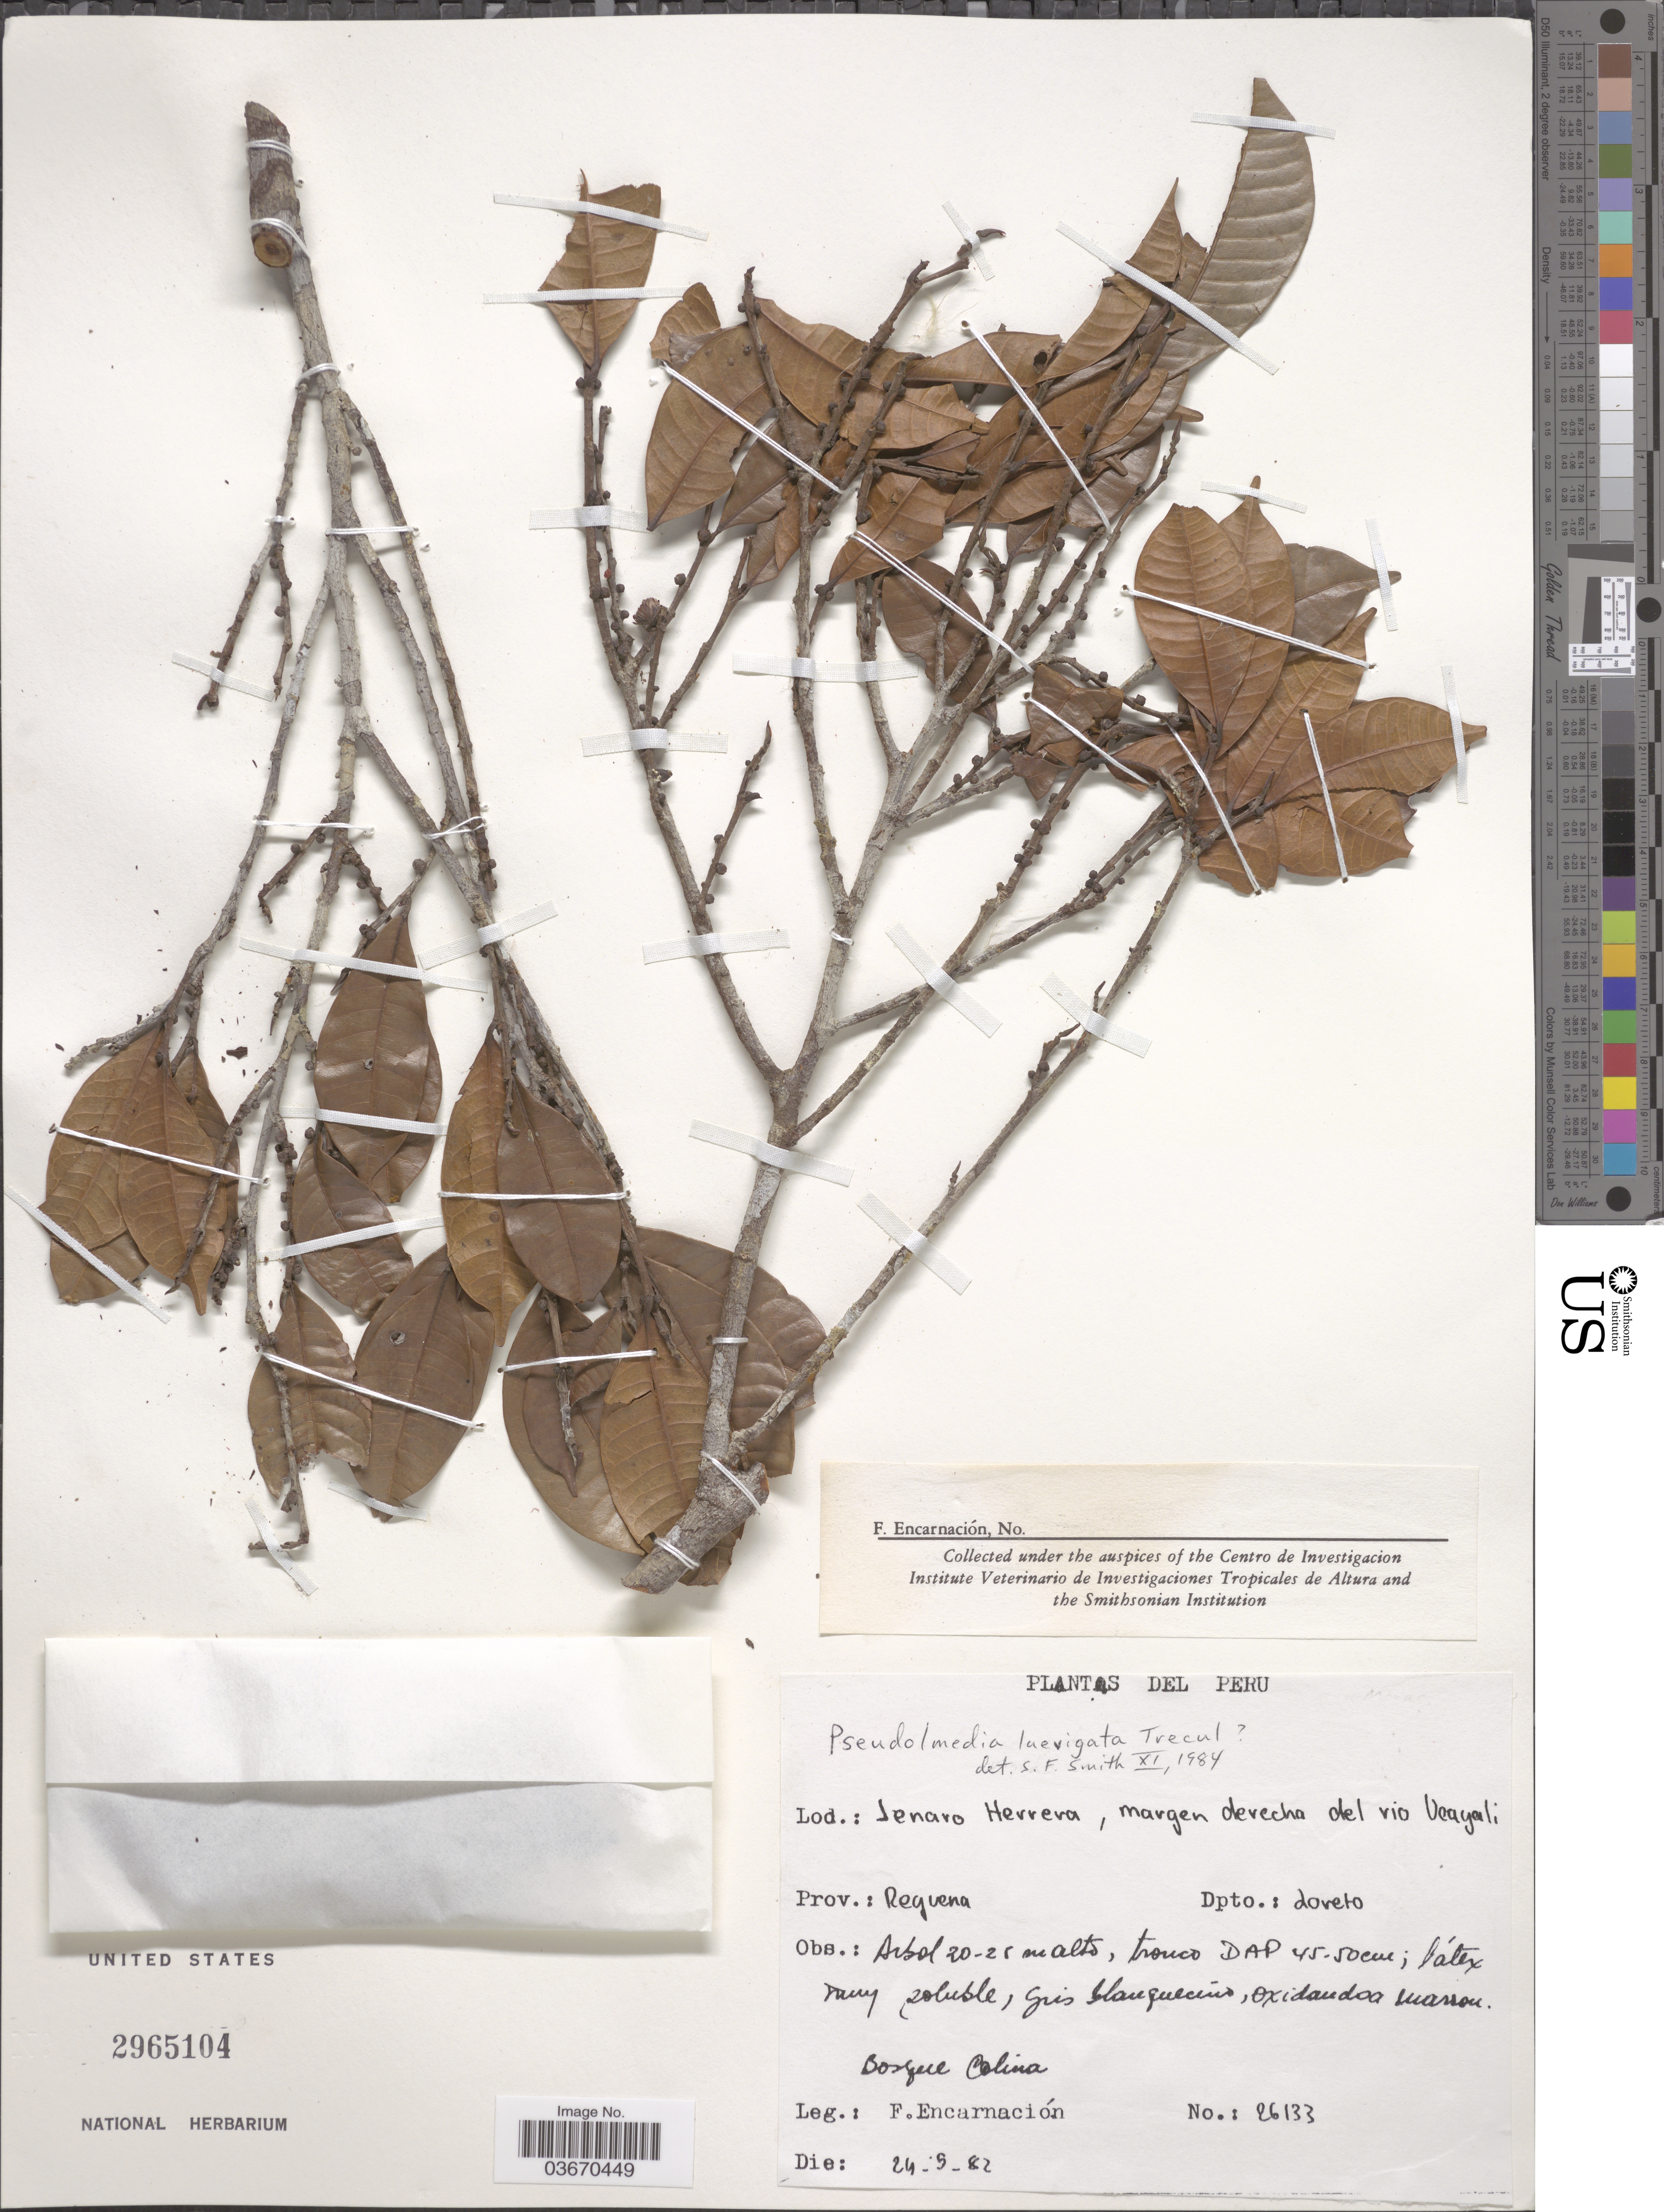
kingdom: Plantae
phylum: Tracheophyta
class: Magnoliopsida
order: Rosales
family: Moraceae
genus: Pseudolmedia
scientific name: Pseudolmedia laevigata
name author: Trécul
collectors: F. Encarnación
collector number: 26133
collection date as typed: Transcribed d/m/y: 24/5/82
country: Peru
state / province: Loreto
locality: Jenaro Herrera, margen derecha del rio Ucayali. Prov.: Requena. Dpto.: Loreto.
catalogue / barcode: US 2965104